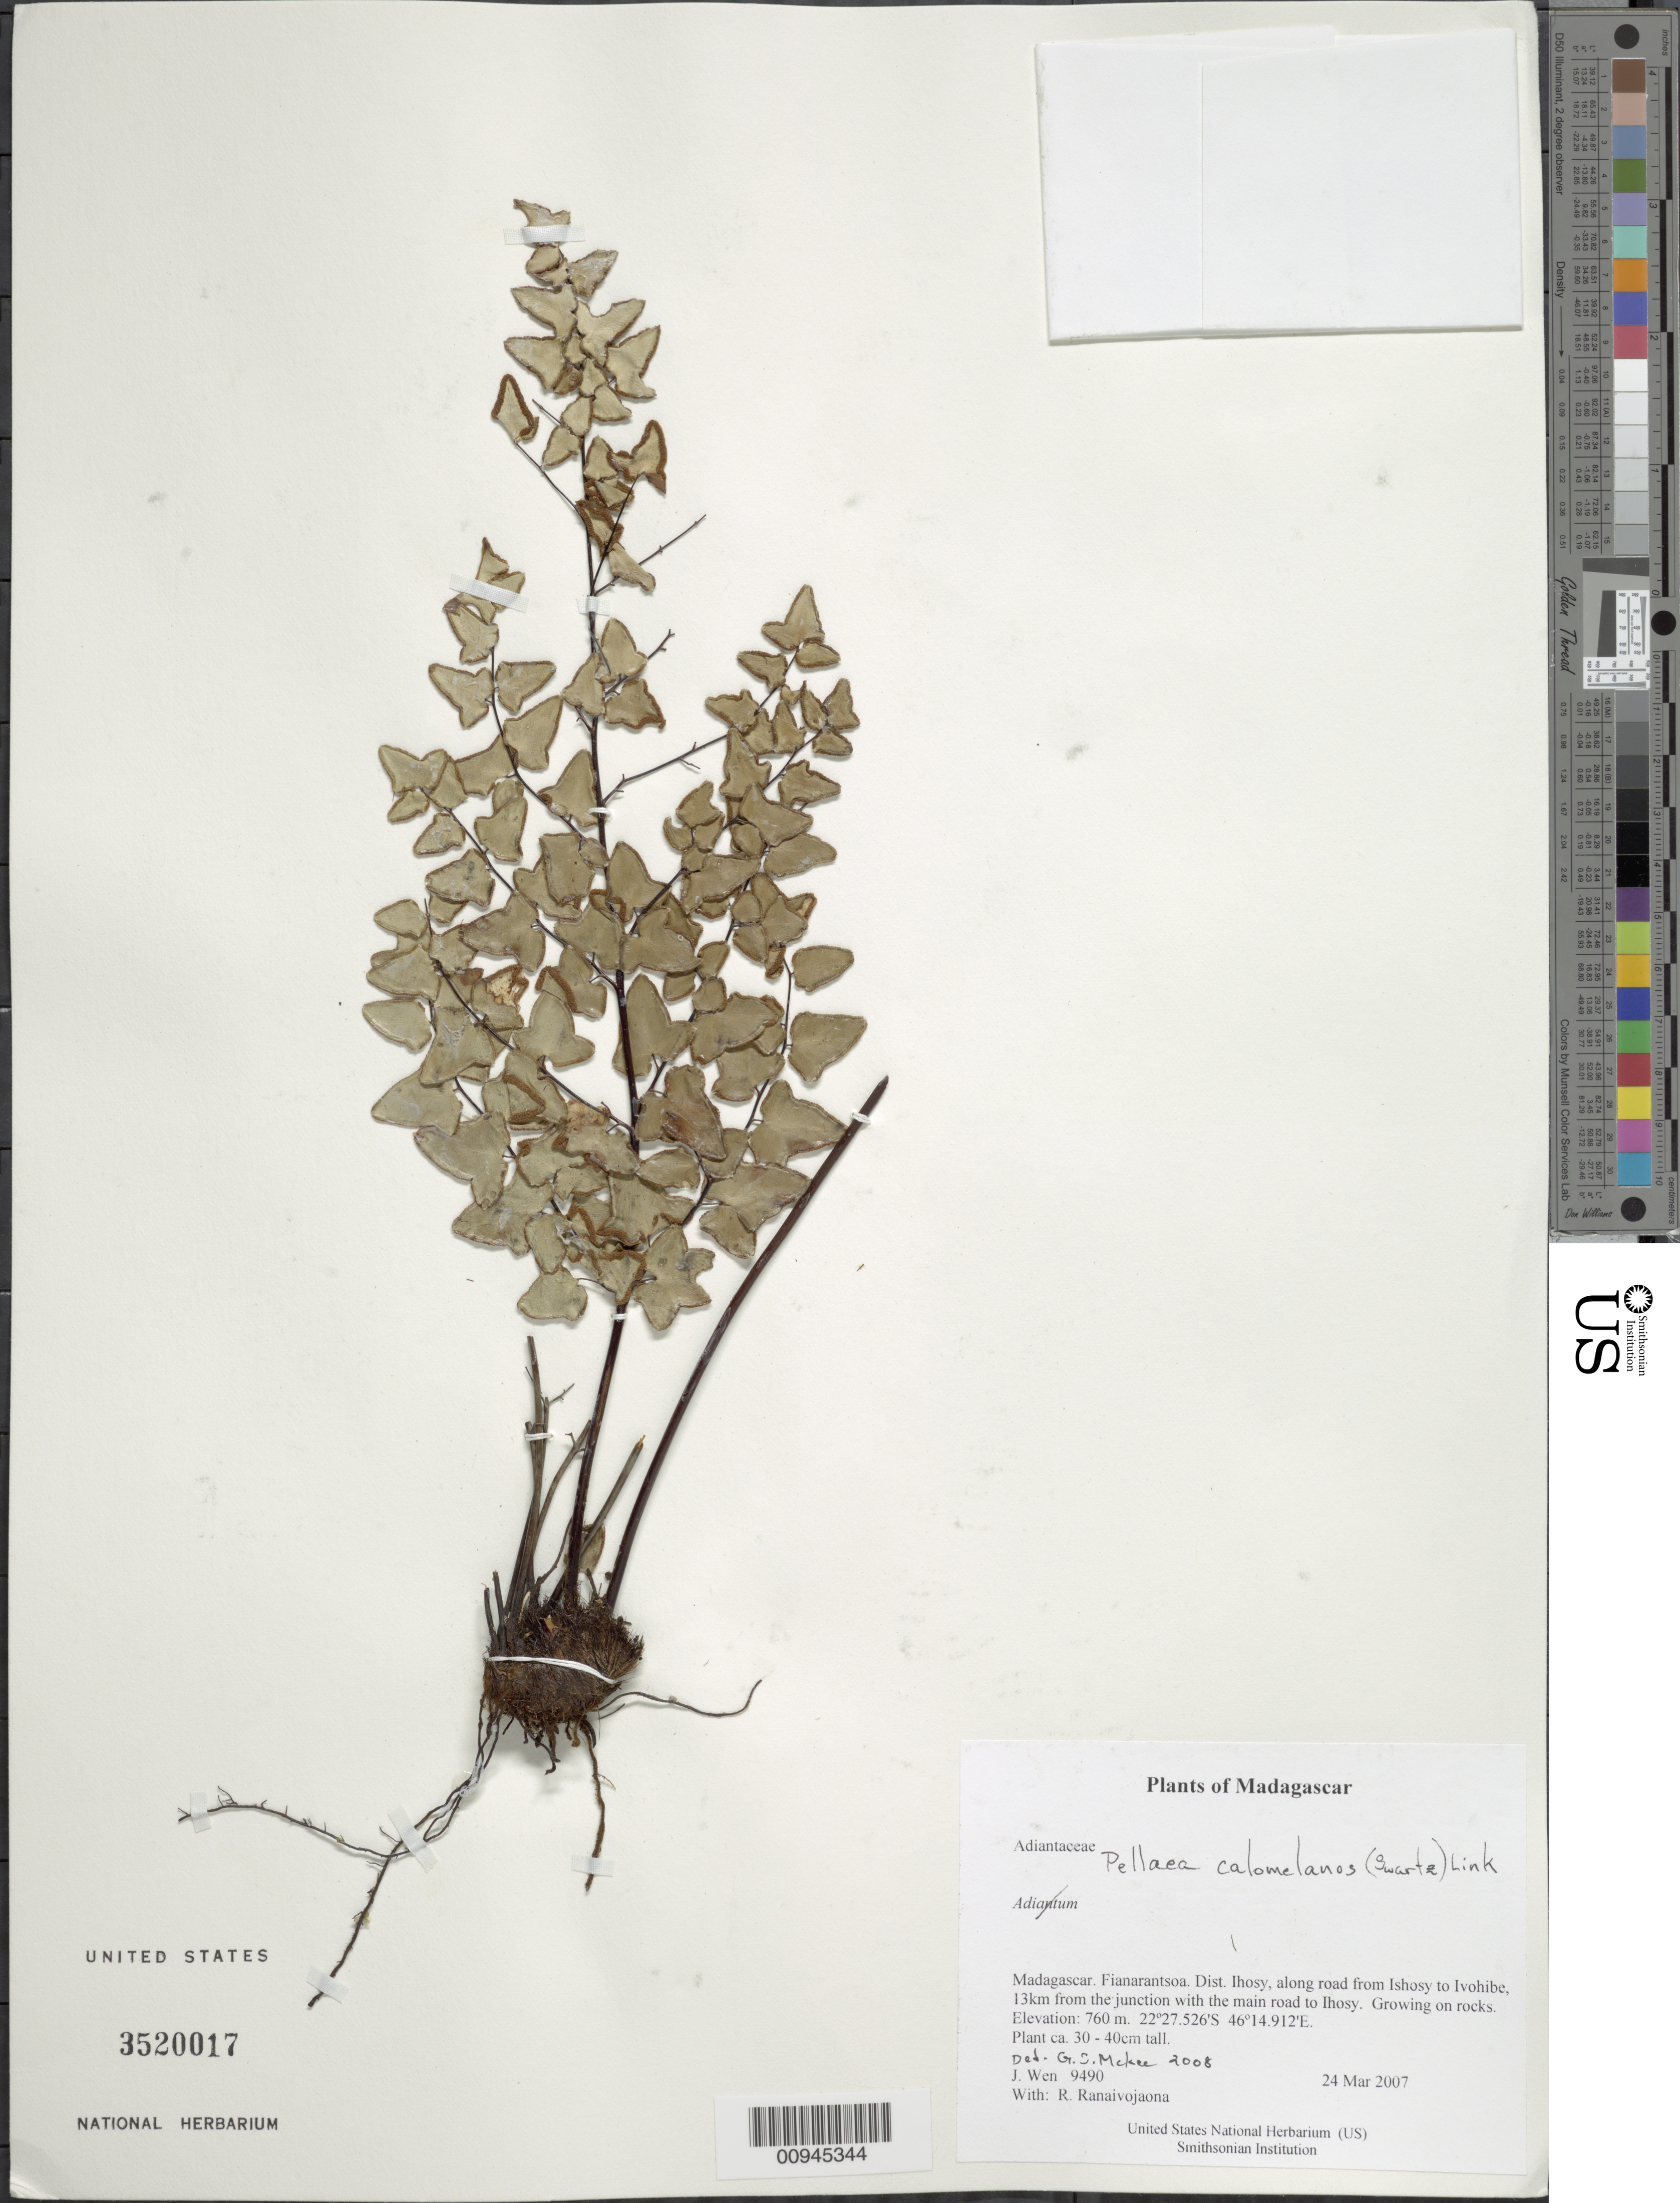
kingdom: Plantae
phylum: Tracheophyta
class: Polypodiopsida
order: Polypodiales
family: Pteridaceae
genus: Pellaea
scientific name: Pellaea calomelanos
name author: (Sw.) Link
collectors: J. Wen & R. Ranaivojaona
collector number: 9490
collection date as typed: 24 Mar 2007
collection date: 2007-03-24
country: Madagascar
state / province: Ihorombe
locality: Dist. Ihosy, along road from Ishosy to Ivohibe, 13km from the junction with the main road to Ihosy. Growing on rocks.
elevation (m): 760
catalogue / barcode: US 3520017